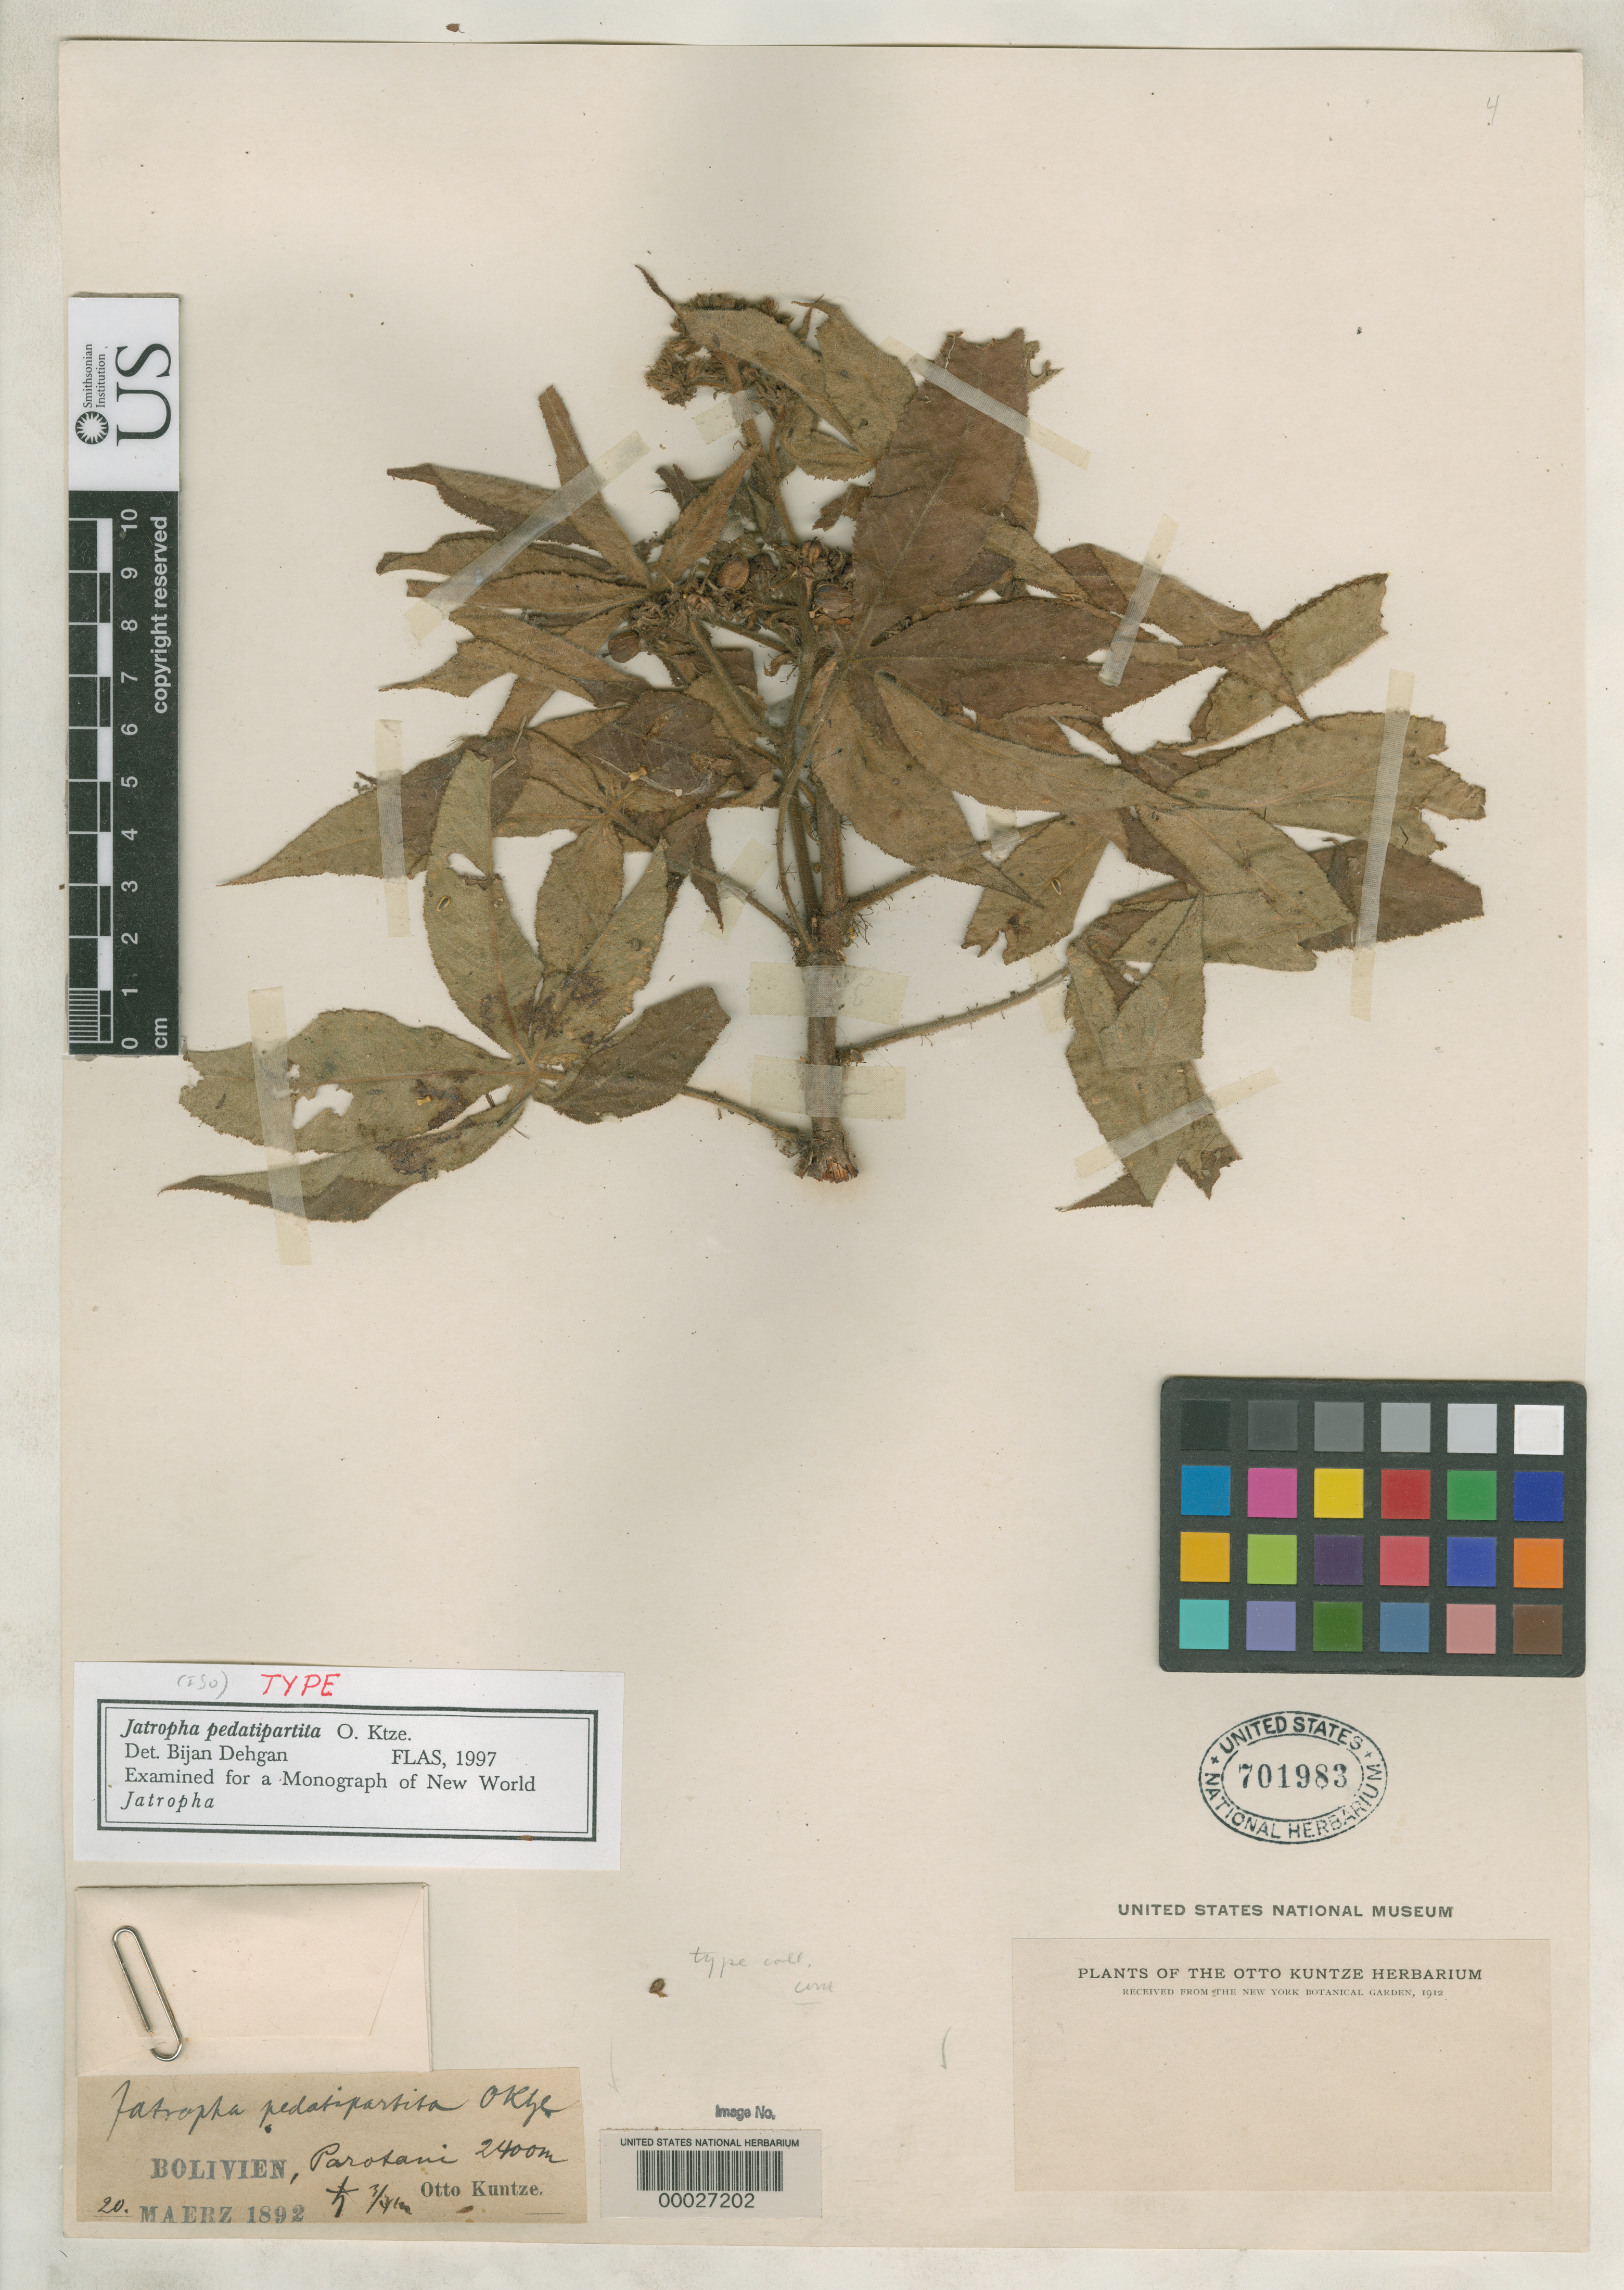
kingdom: Plantae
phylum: Tracheophyta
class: Magnoliopsida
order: Malpighiales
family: Euphorbiaceae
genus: Jatropha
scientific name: Jatropha pedatipartita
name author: Kuntze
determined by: Dehgan, B.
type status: Type Collection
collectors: C.E.O. Kuntze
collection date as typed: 20 Mar 1892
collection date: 1892-03-20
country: Bolivia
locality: Parotani.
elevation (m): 2400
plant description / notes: Annotated by Dehgan (1997) as "TYPE". US sheet bears original Kuntze label, received from NY & if not holotype, then isotype.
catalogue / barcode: US 701983